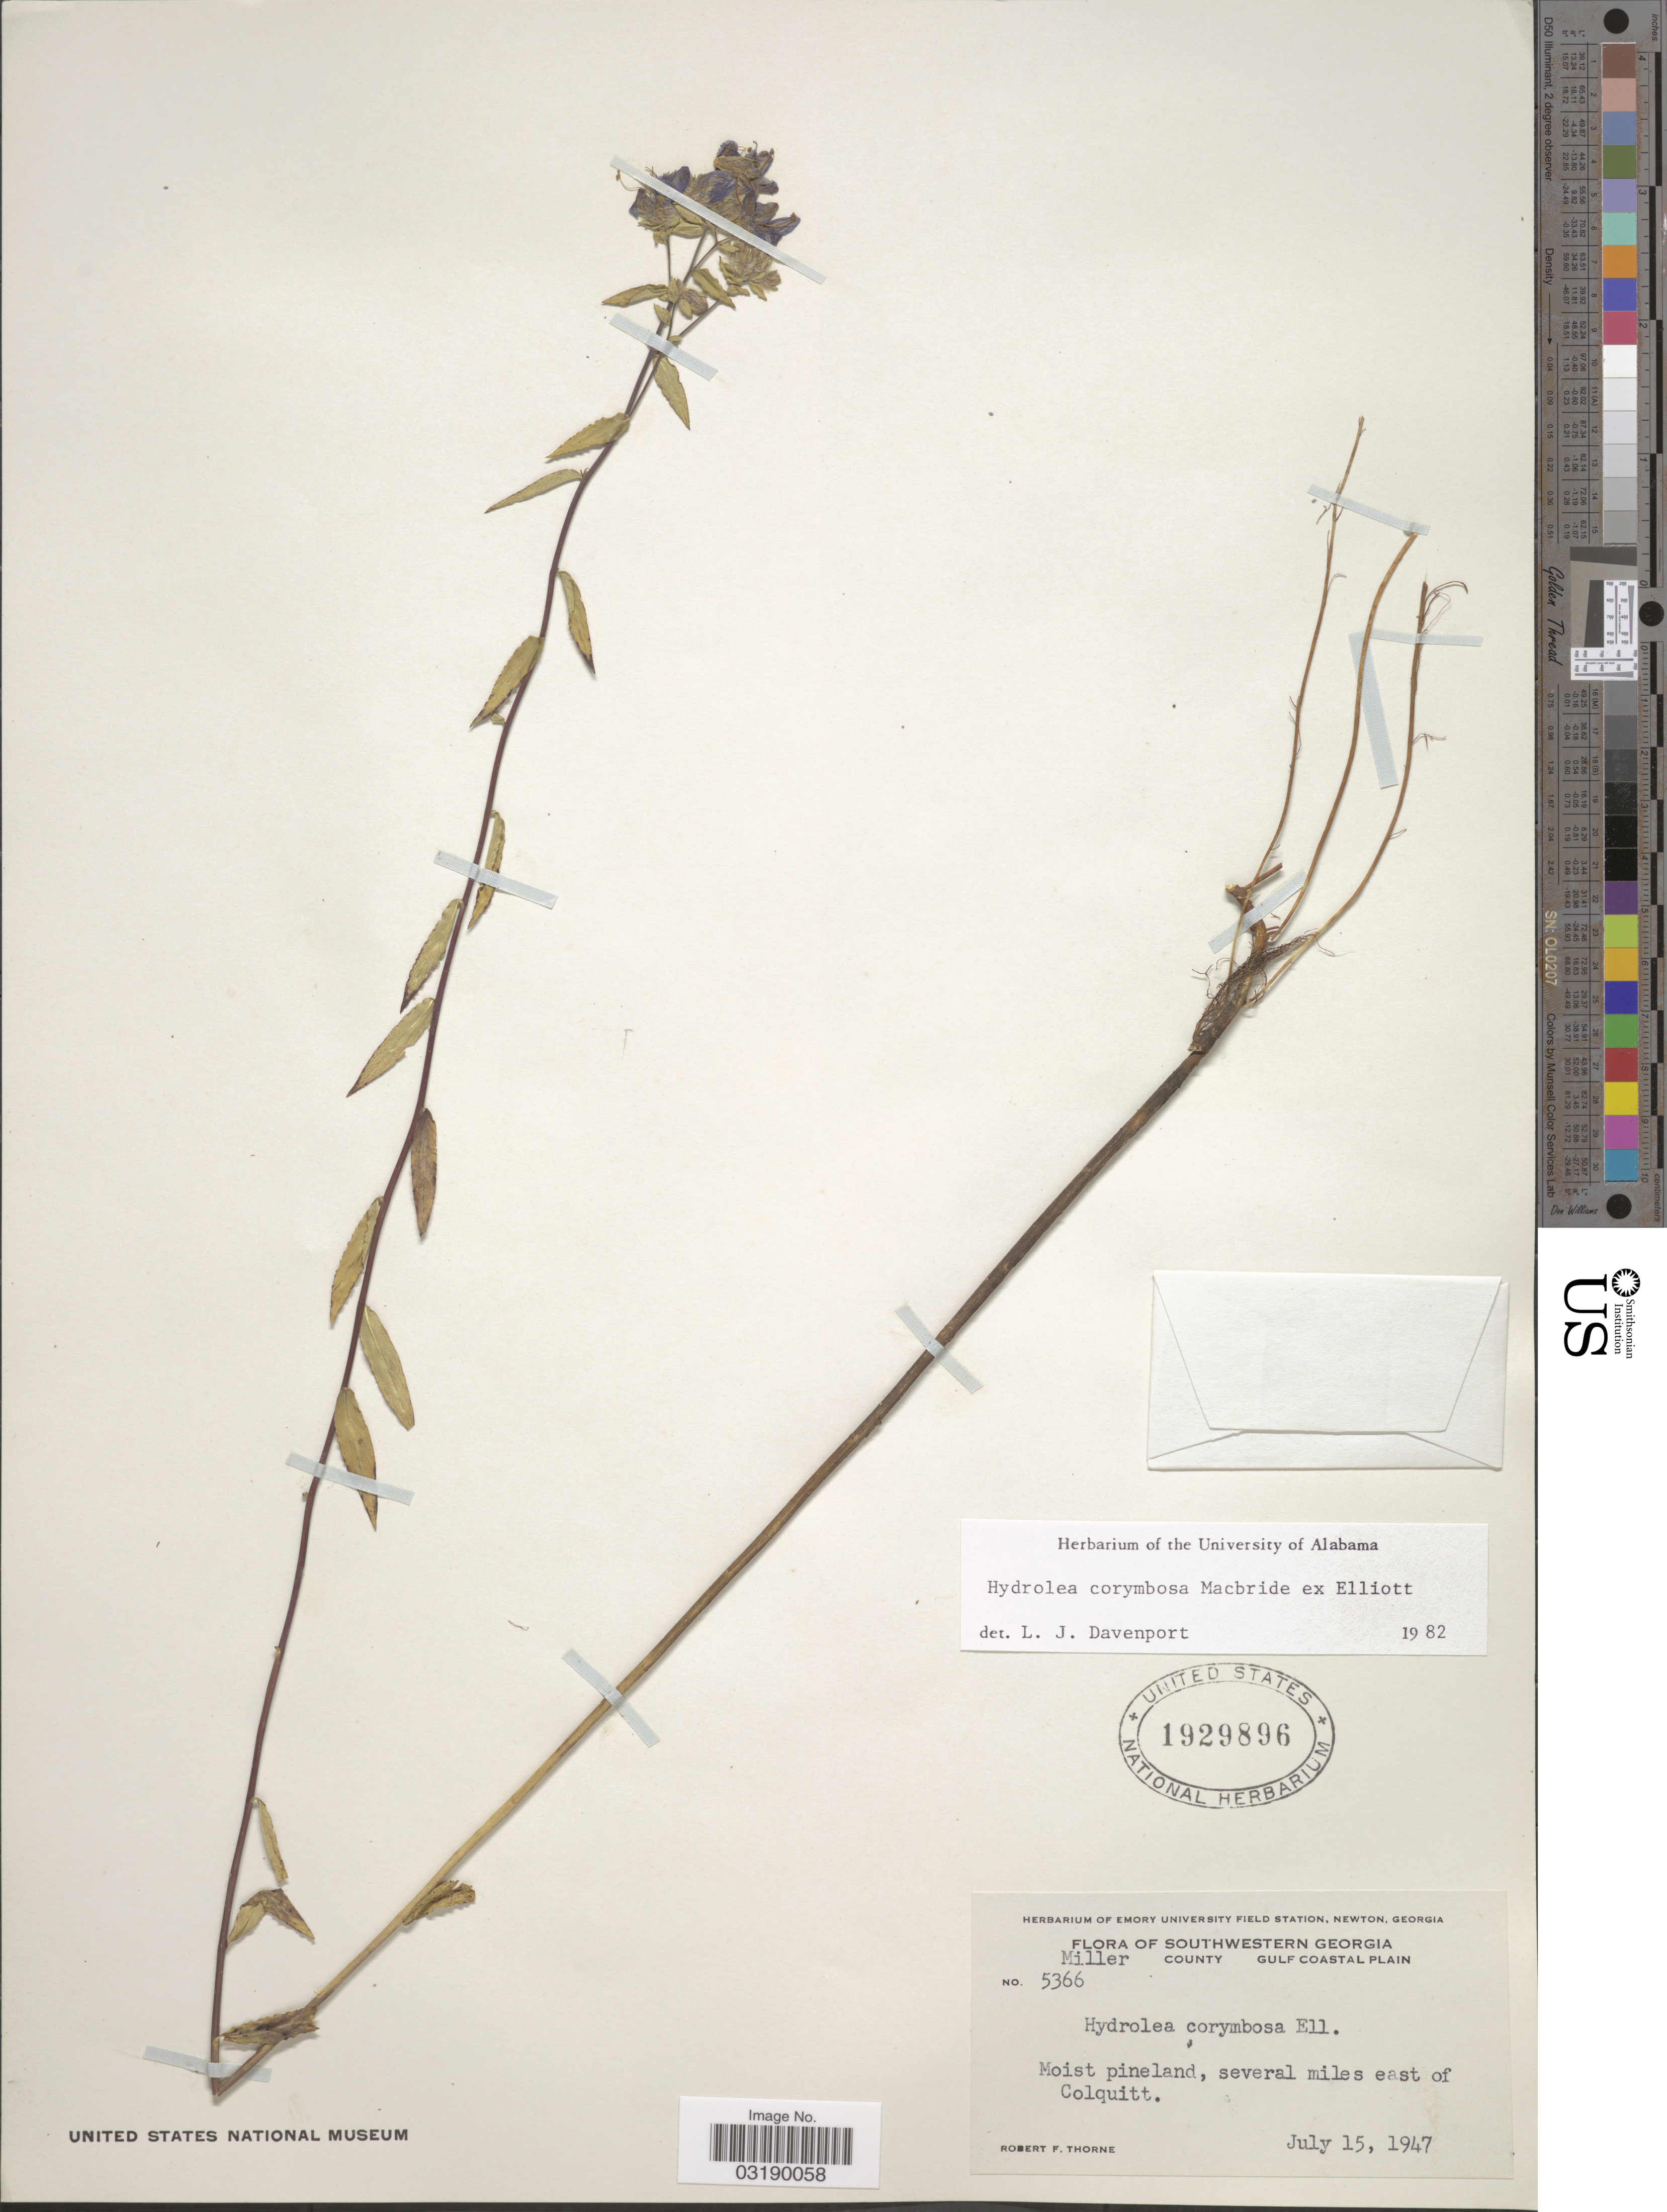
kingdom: Plantae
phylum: Tracheophyta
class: Magnoliopsida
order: Solanales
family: Hydroleaceae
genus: Hydrolea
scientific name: Hydrolea corymbosa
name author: J. Macbr. ex Elliott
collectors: R. F. Thorne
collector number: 5366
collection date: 1947-07-15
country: United States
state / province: Georgia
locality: Southwestern Georgia. Miller County. Gulf Coastal Plain. Several miles east of Colquitt.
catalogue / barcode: US 1929896